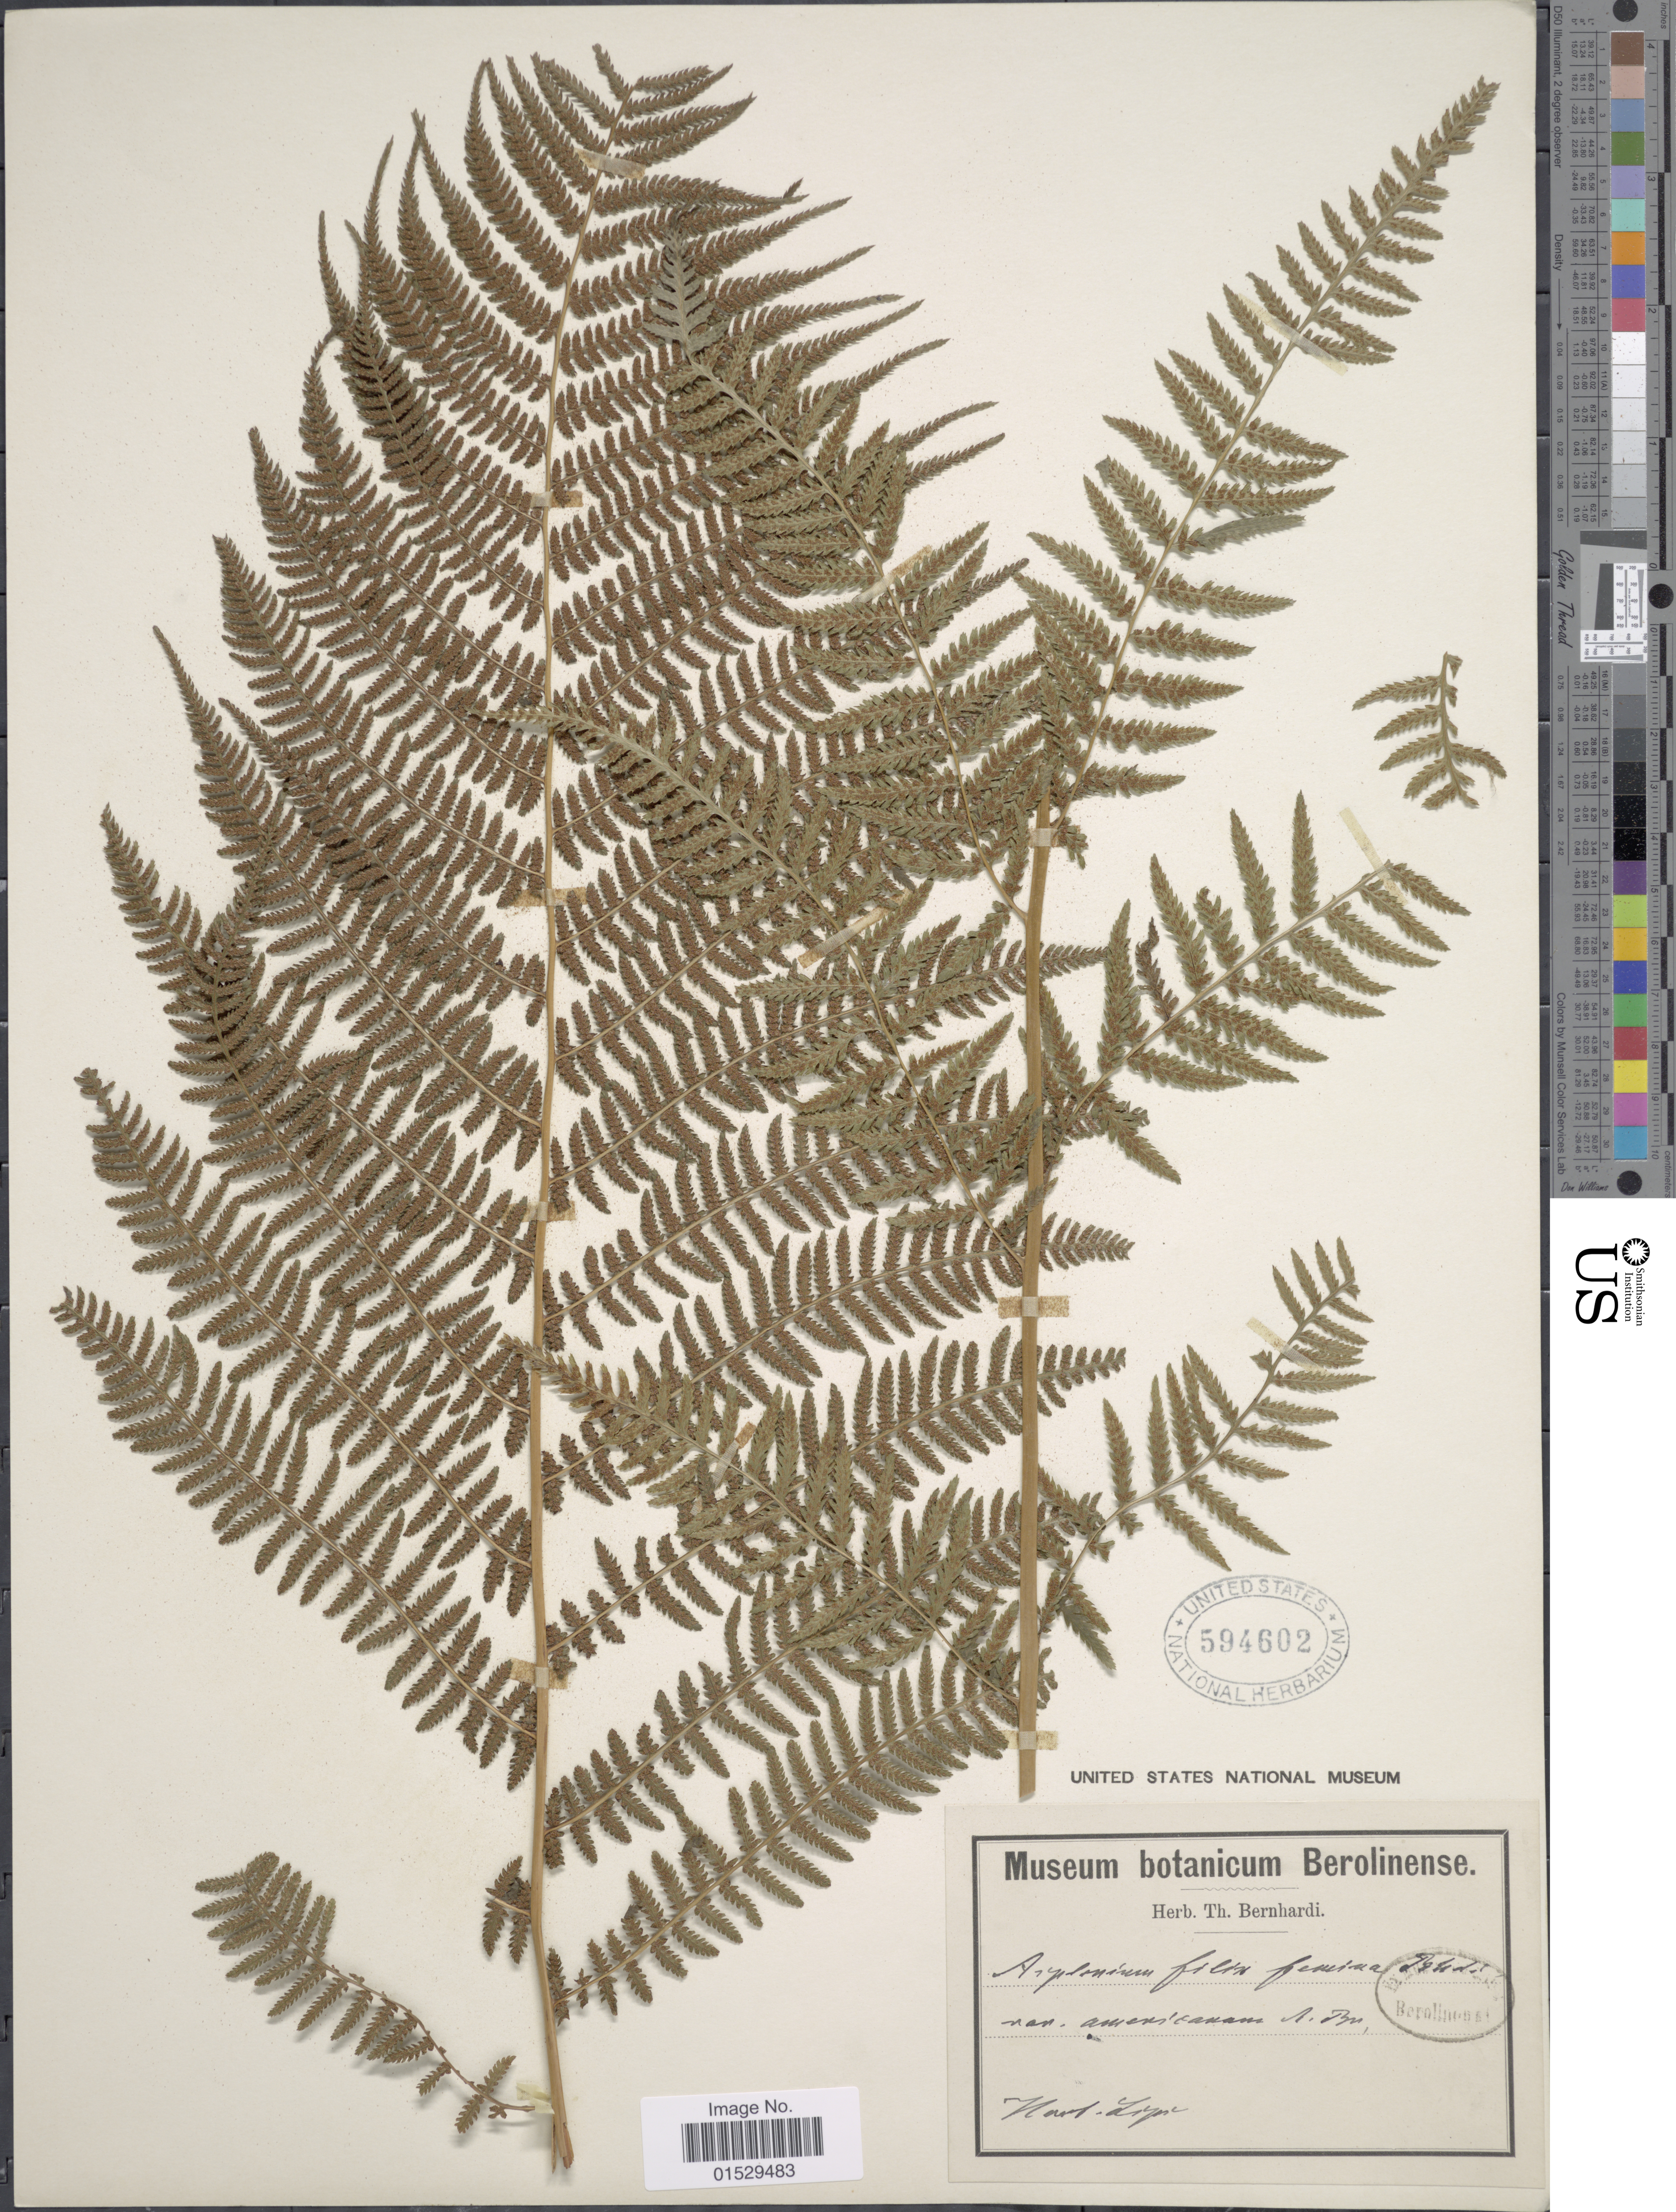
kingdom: Plantae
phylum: Tracheophyta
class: Polypodiopsida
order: Polypodiales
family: Athyriaceae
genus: Athyrium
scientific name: Athyrium filix-femina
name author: (L.) Roth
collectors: ex herb. Bernhardi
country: Germany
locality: Hort Zipi [interpreted]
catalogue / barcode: US 594602